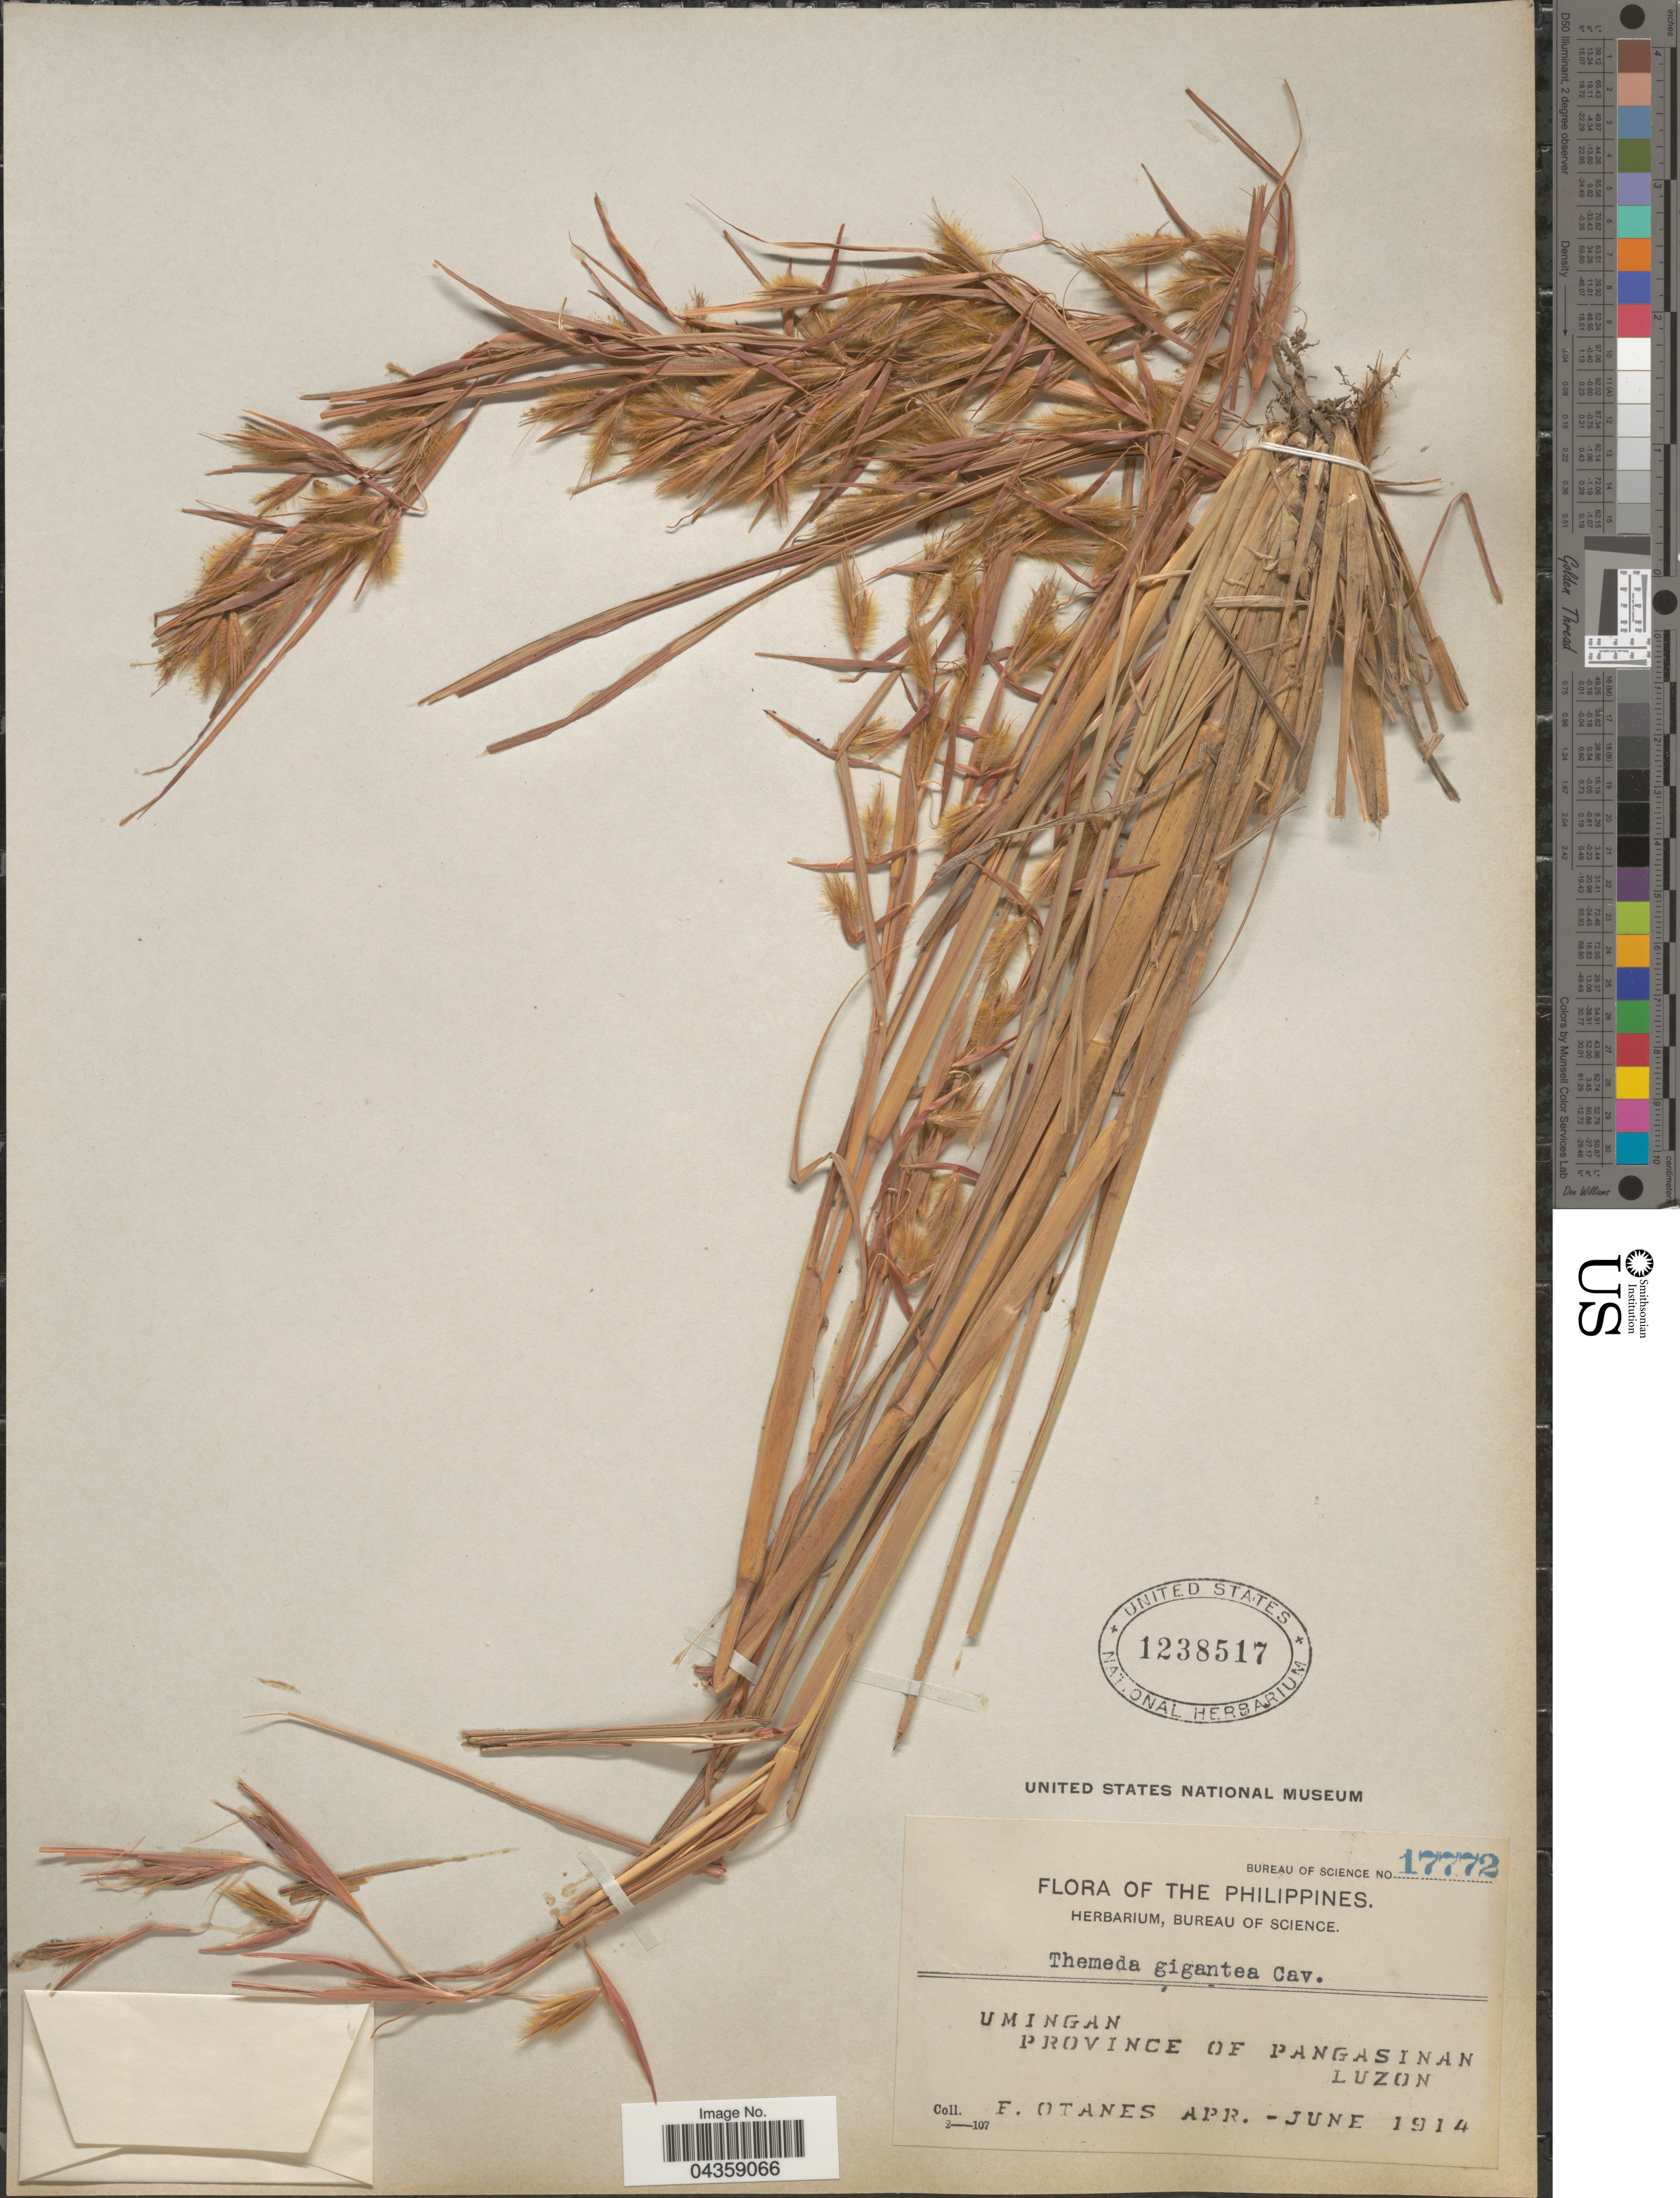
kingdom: Plantae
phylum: Tracheophyta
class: Liliopsida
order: Poales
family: Poaceae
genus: Themeda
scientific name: Themeda gigantea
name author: Hack.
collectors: F. Q. Otanes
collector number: Bureau of Science 17772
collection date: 1914-04/1914-06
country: Philippines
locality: Umingan. Province of Pangasinan. Luzon.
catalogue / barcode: US 1238517